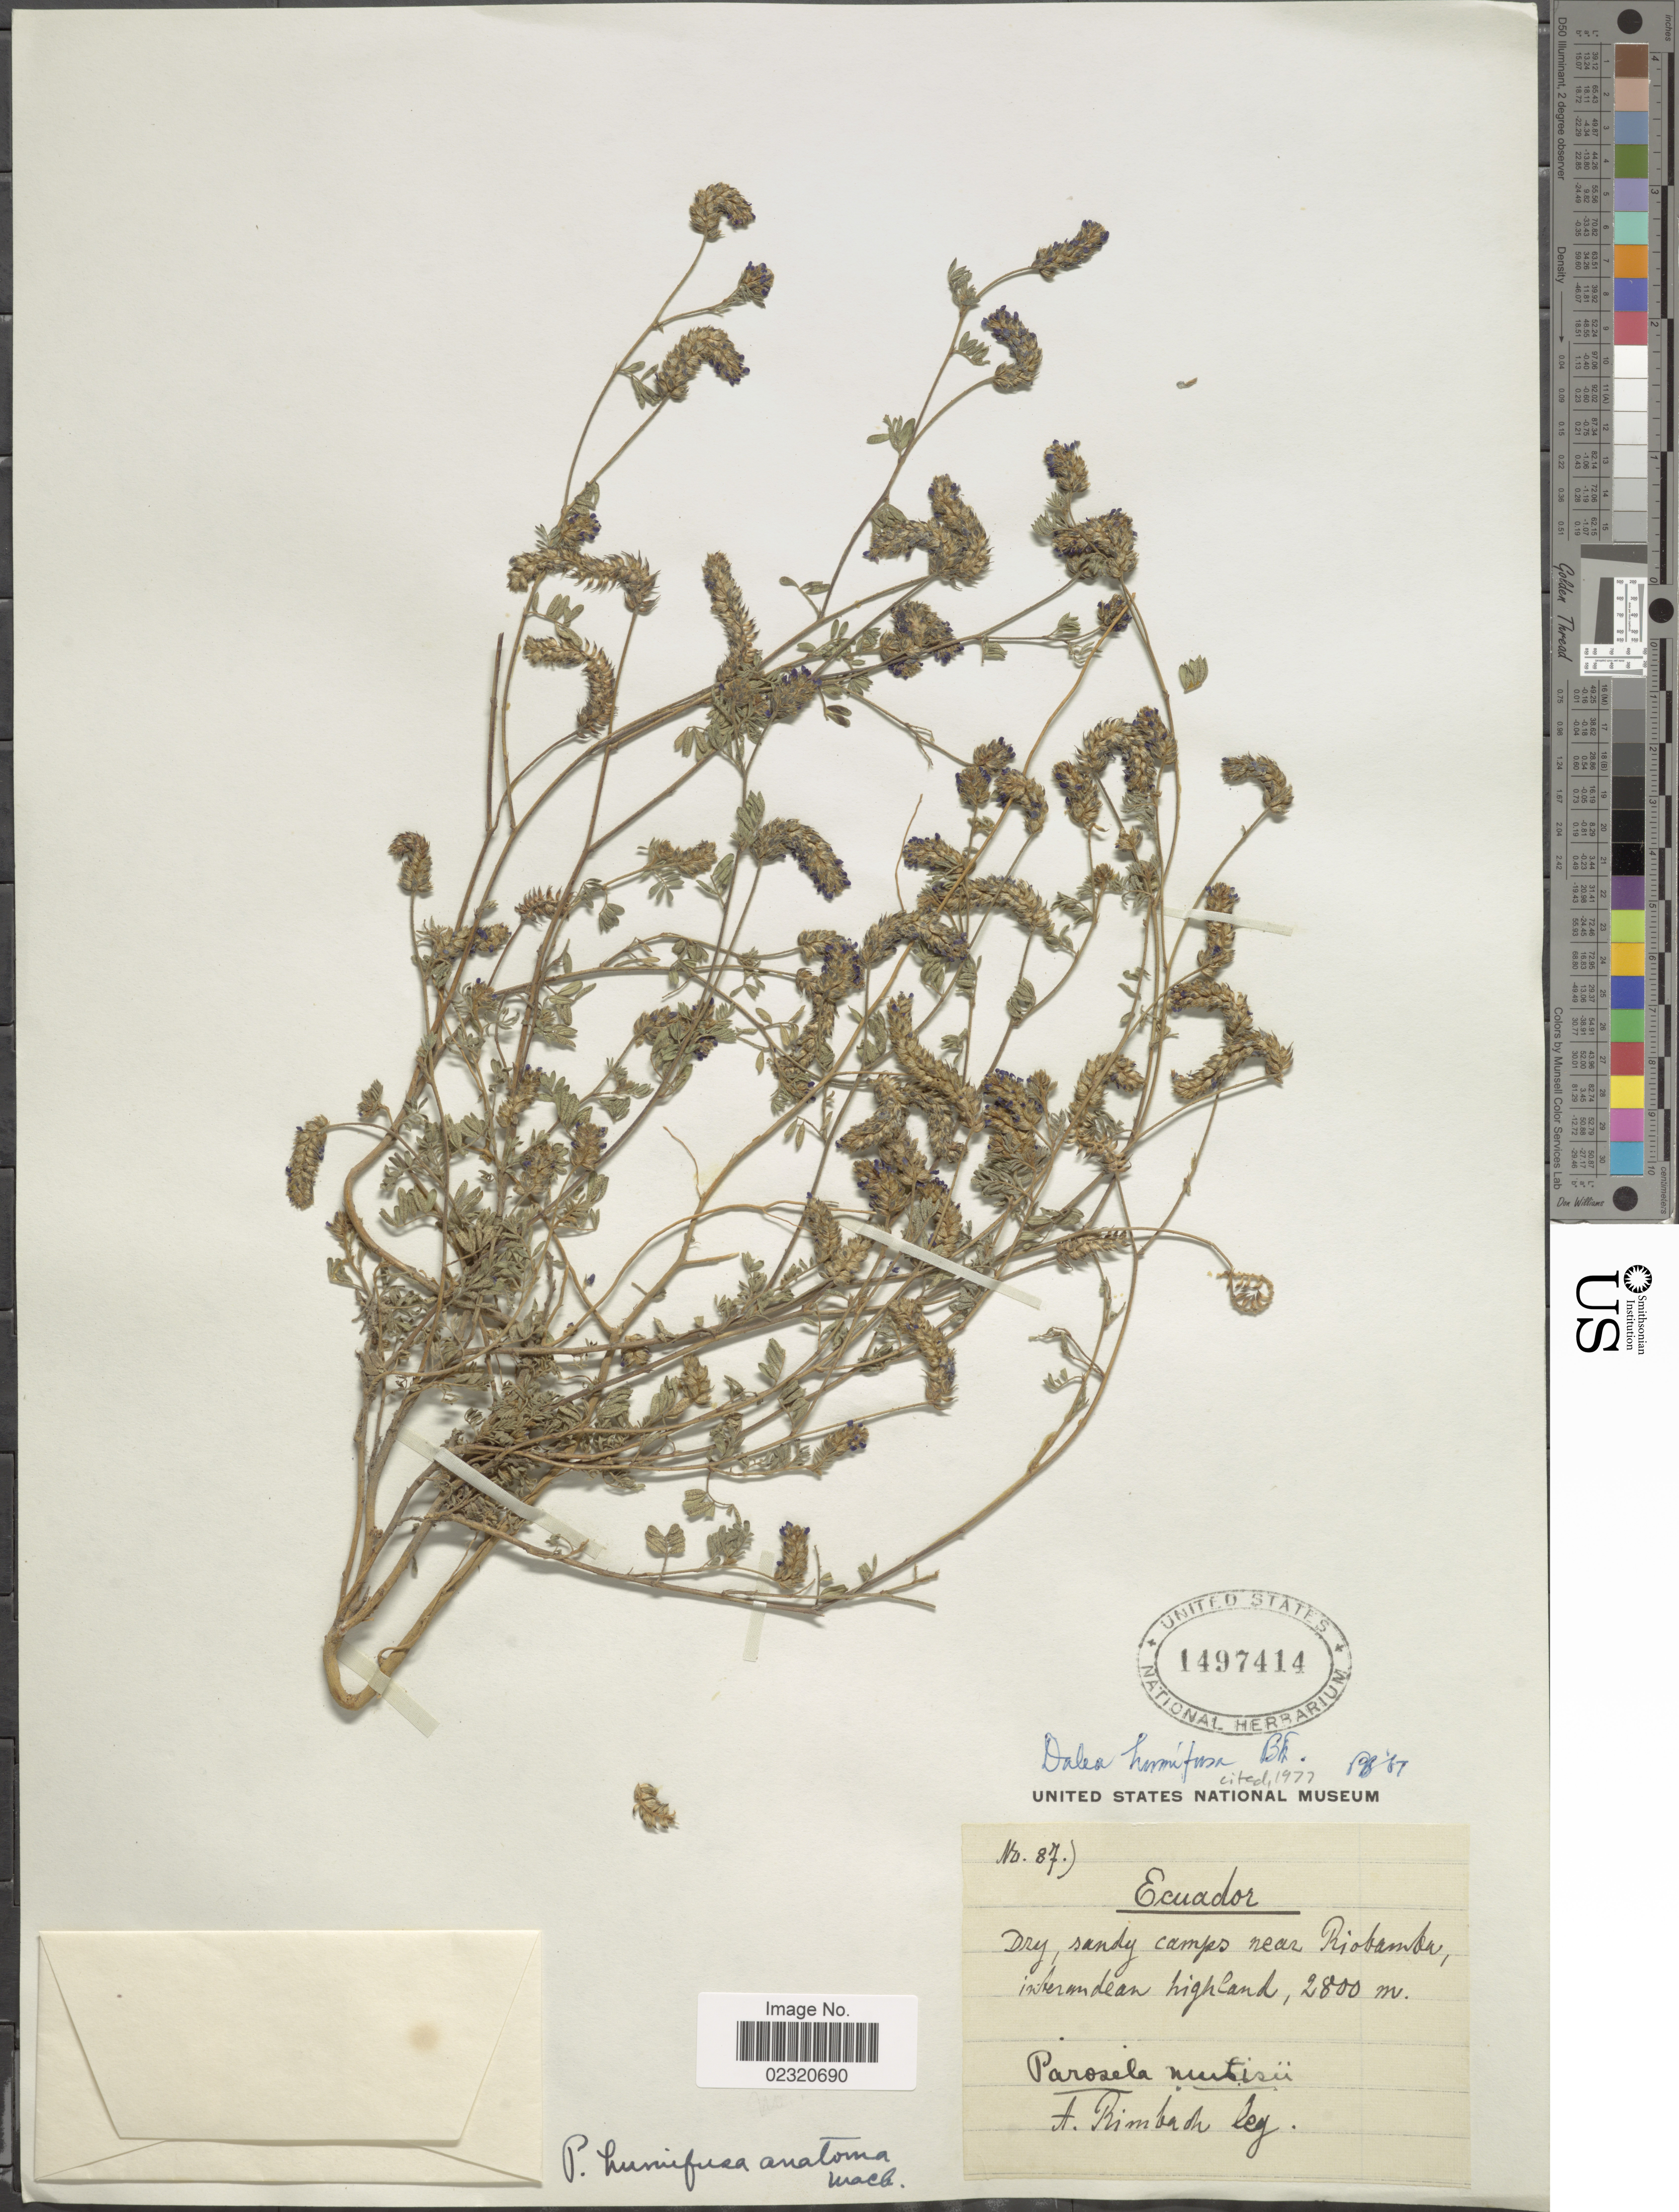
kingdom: Plantae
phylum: Tracheophyta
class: Magnoliopsida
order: Fabales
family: Fabaceae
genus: Dalea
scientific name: Dalea humifusa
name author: Benth.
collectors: A. Rimbach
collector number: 87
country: Ecuador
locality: Near Riobamba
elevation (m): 2800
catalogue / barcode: US 1497414